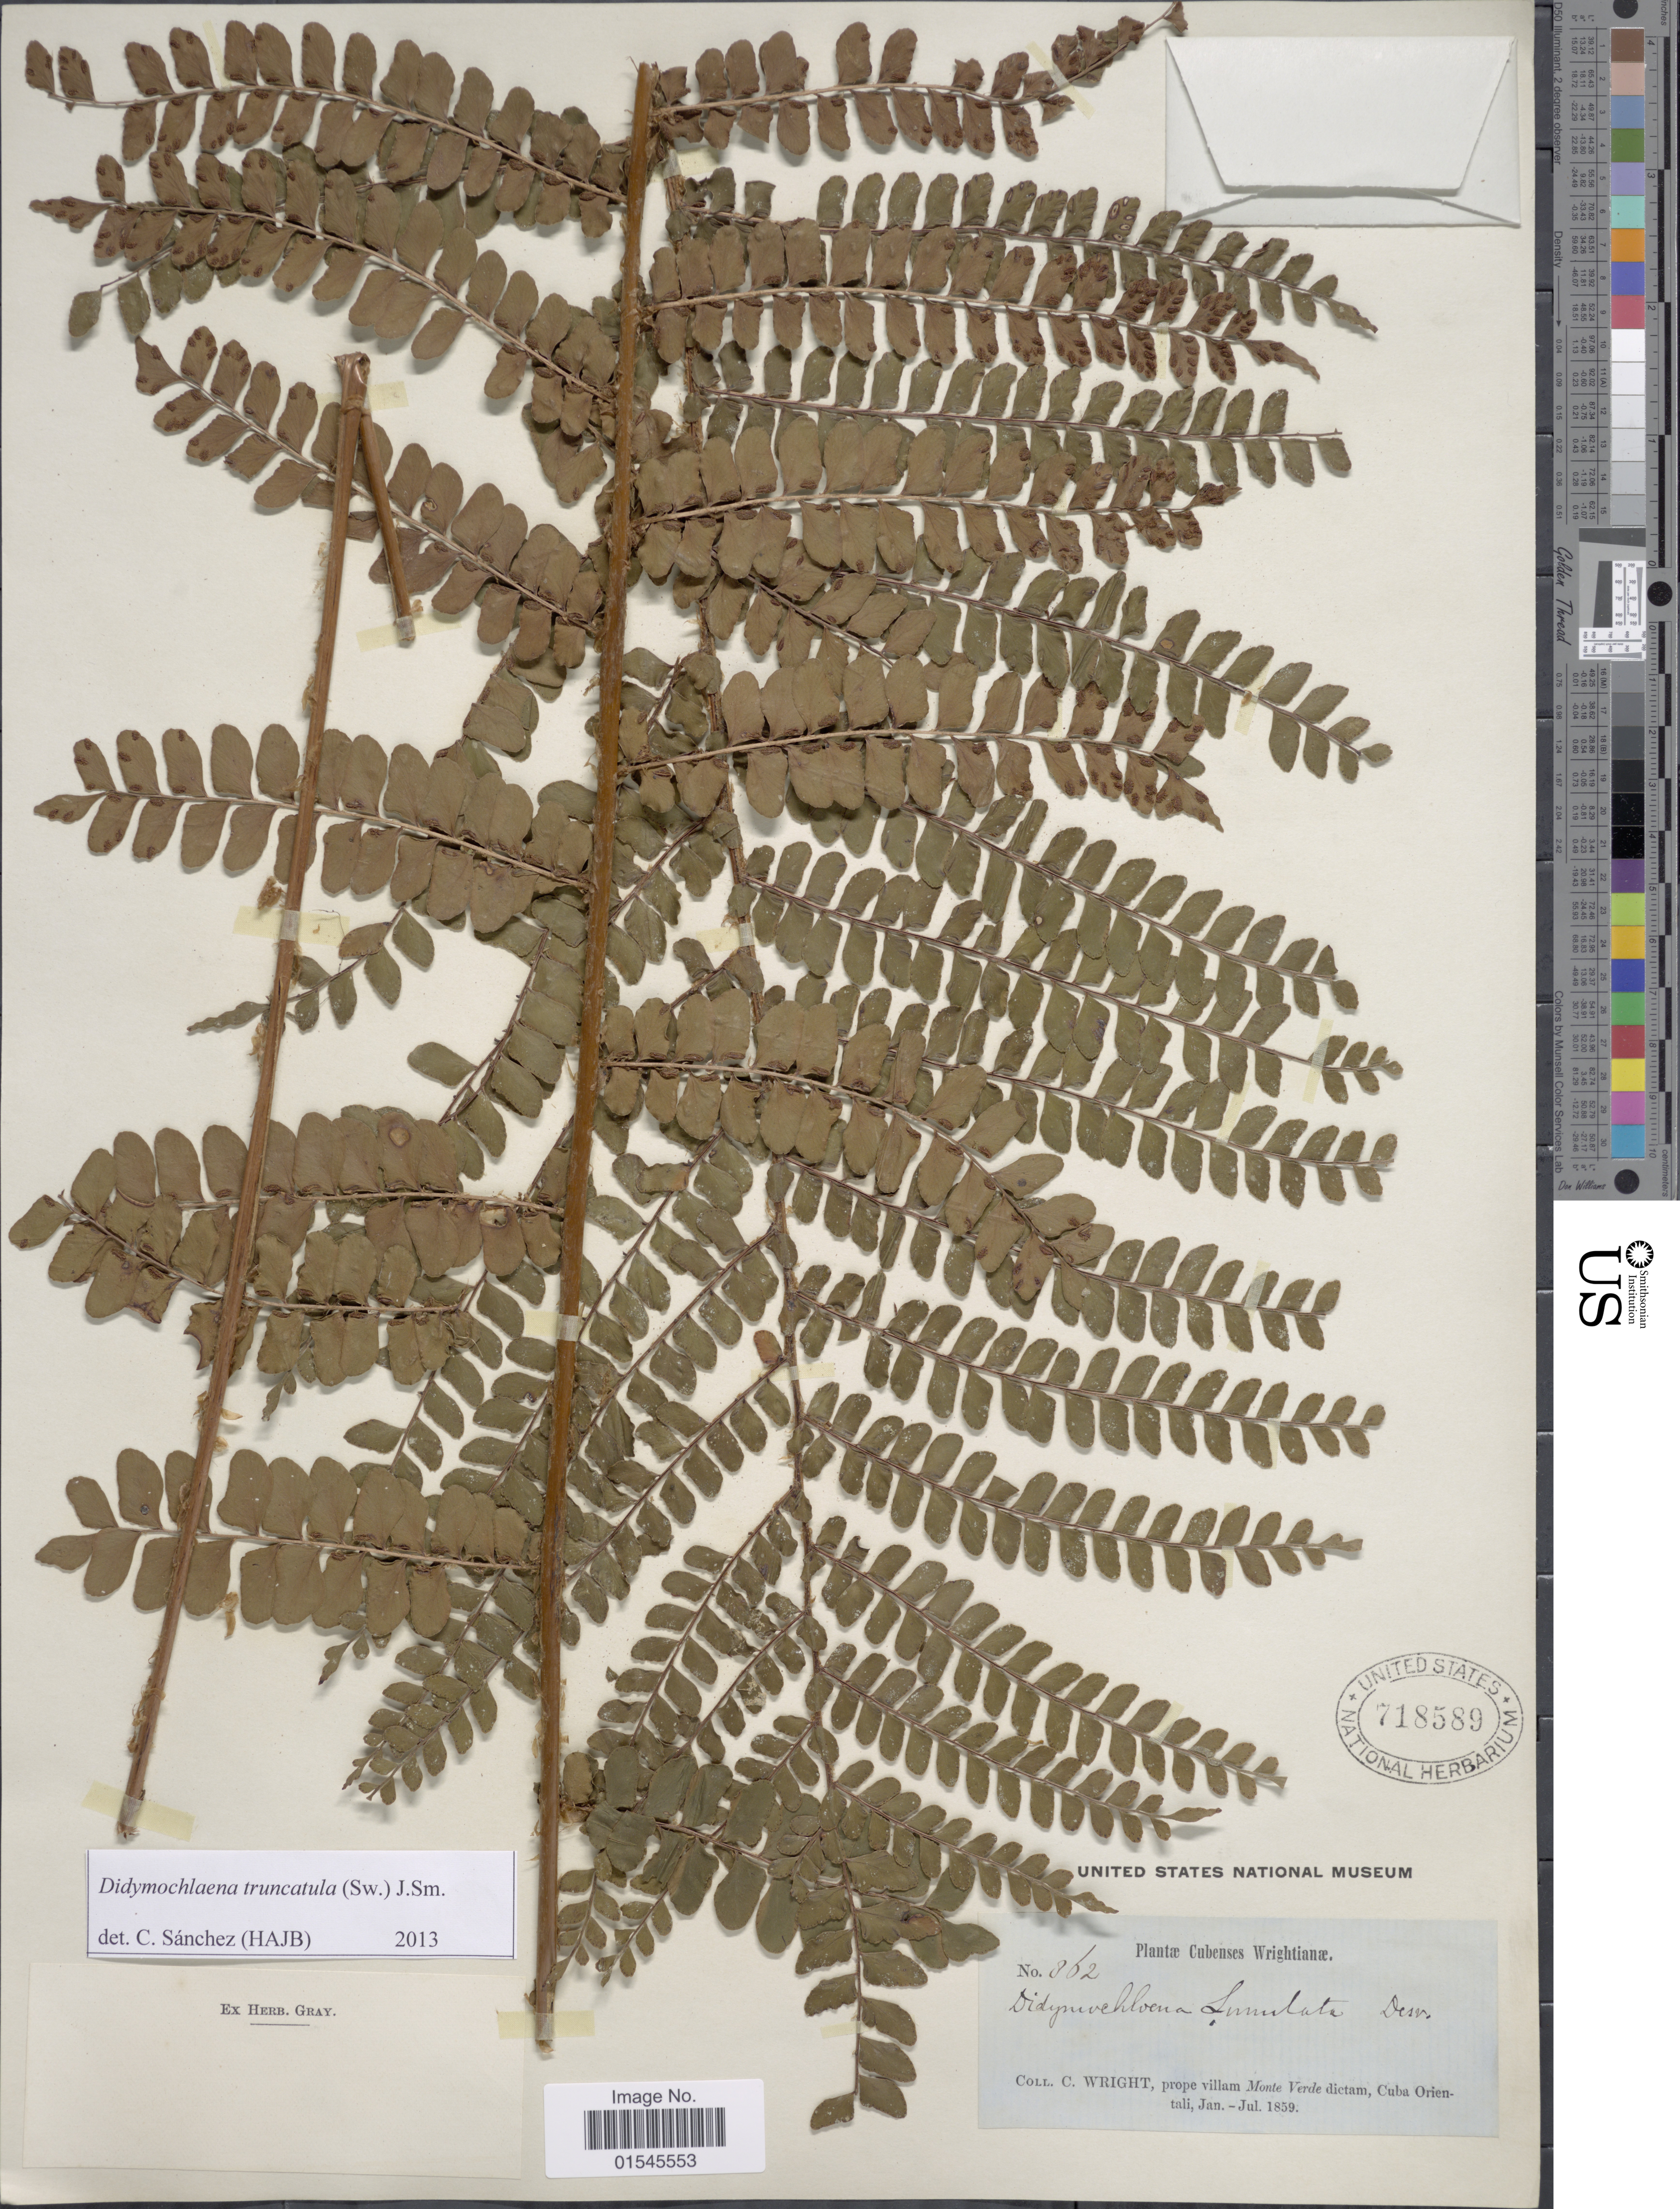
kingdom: Plantae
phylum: Tracheophyta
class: Polypodiopsida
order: Polypodiales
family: Didymochlaenaceae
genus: Didymochlaena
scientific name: Didymochlaena truncatula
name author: (Sw.) J. Sm.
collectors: C. Wright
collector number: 862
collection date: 1859-01/1959-07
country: Cuba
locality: Prope villam Monte Verde dictam, Cuba Orientali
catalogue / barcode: US 718589